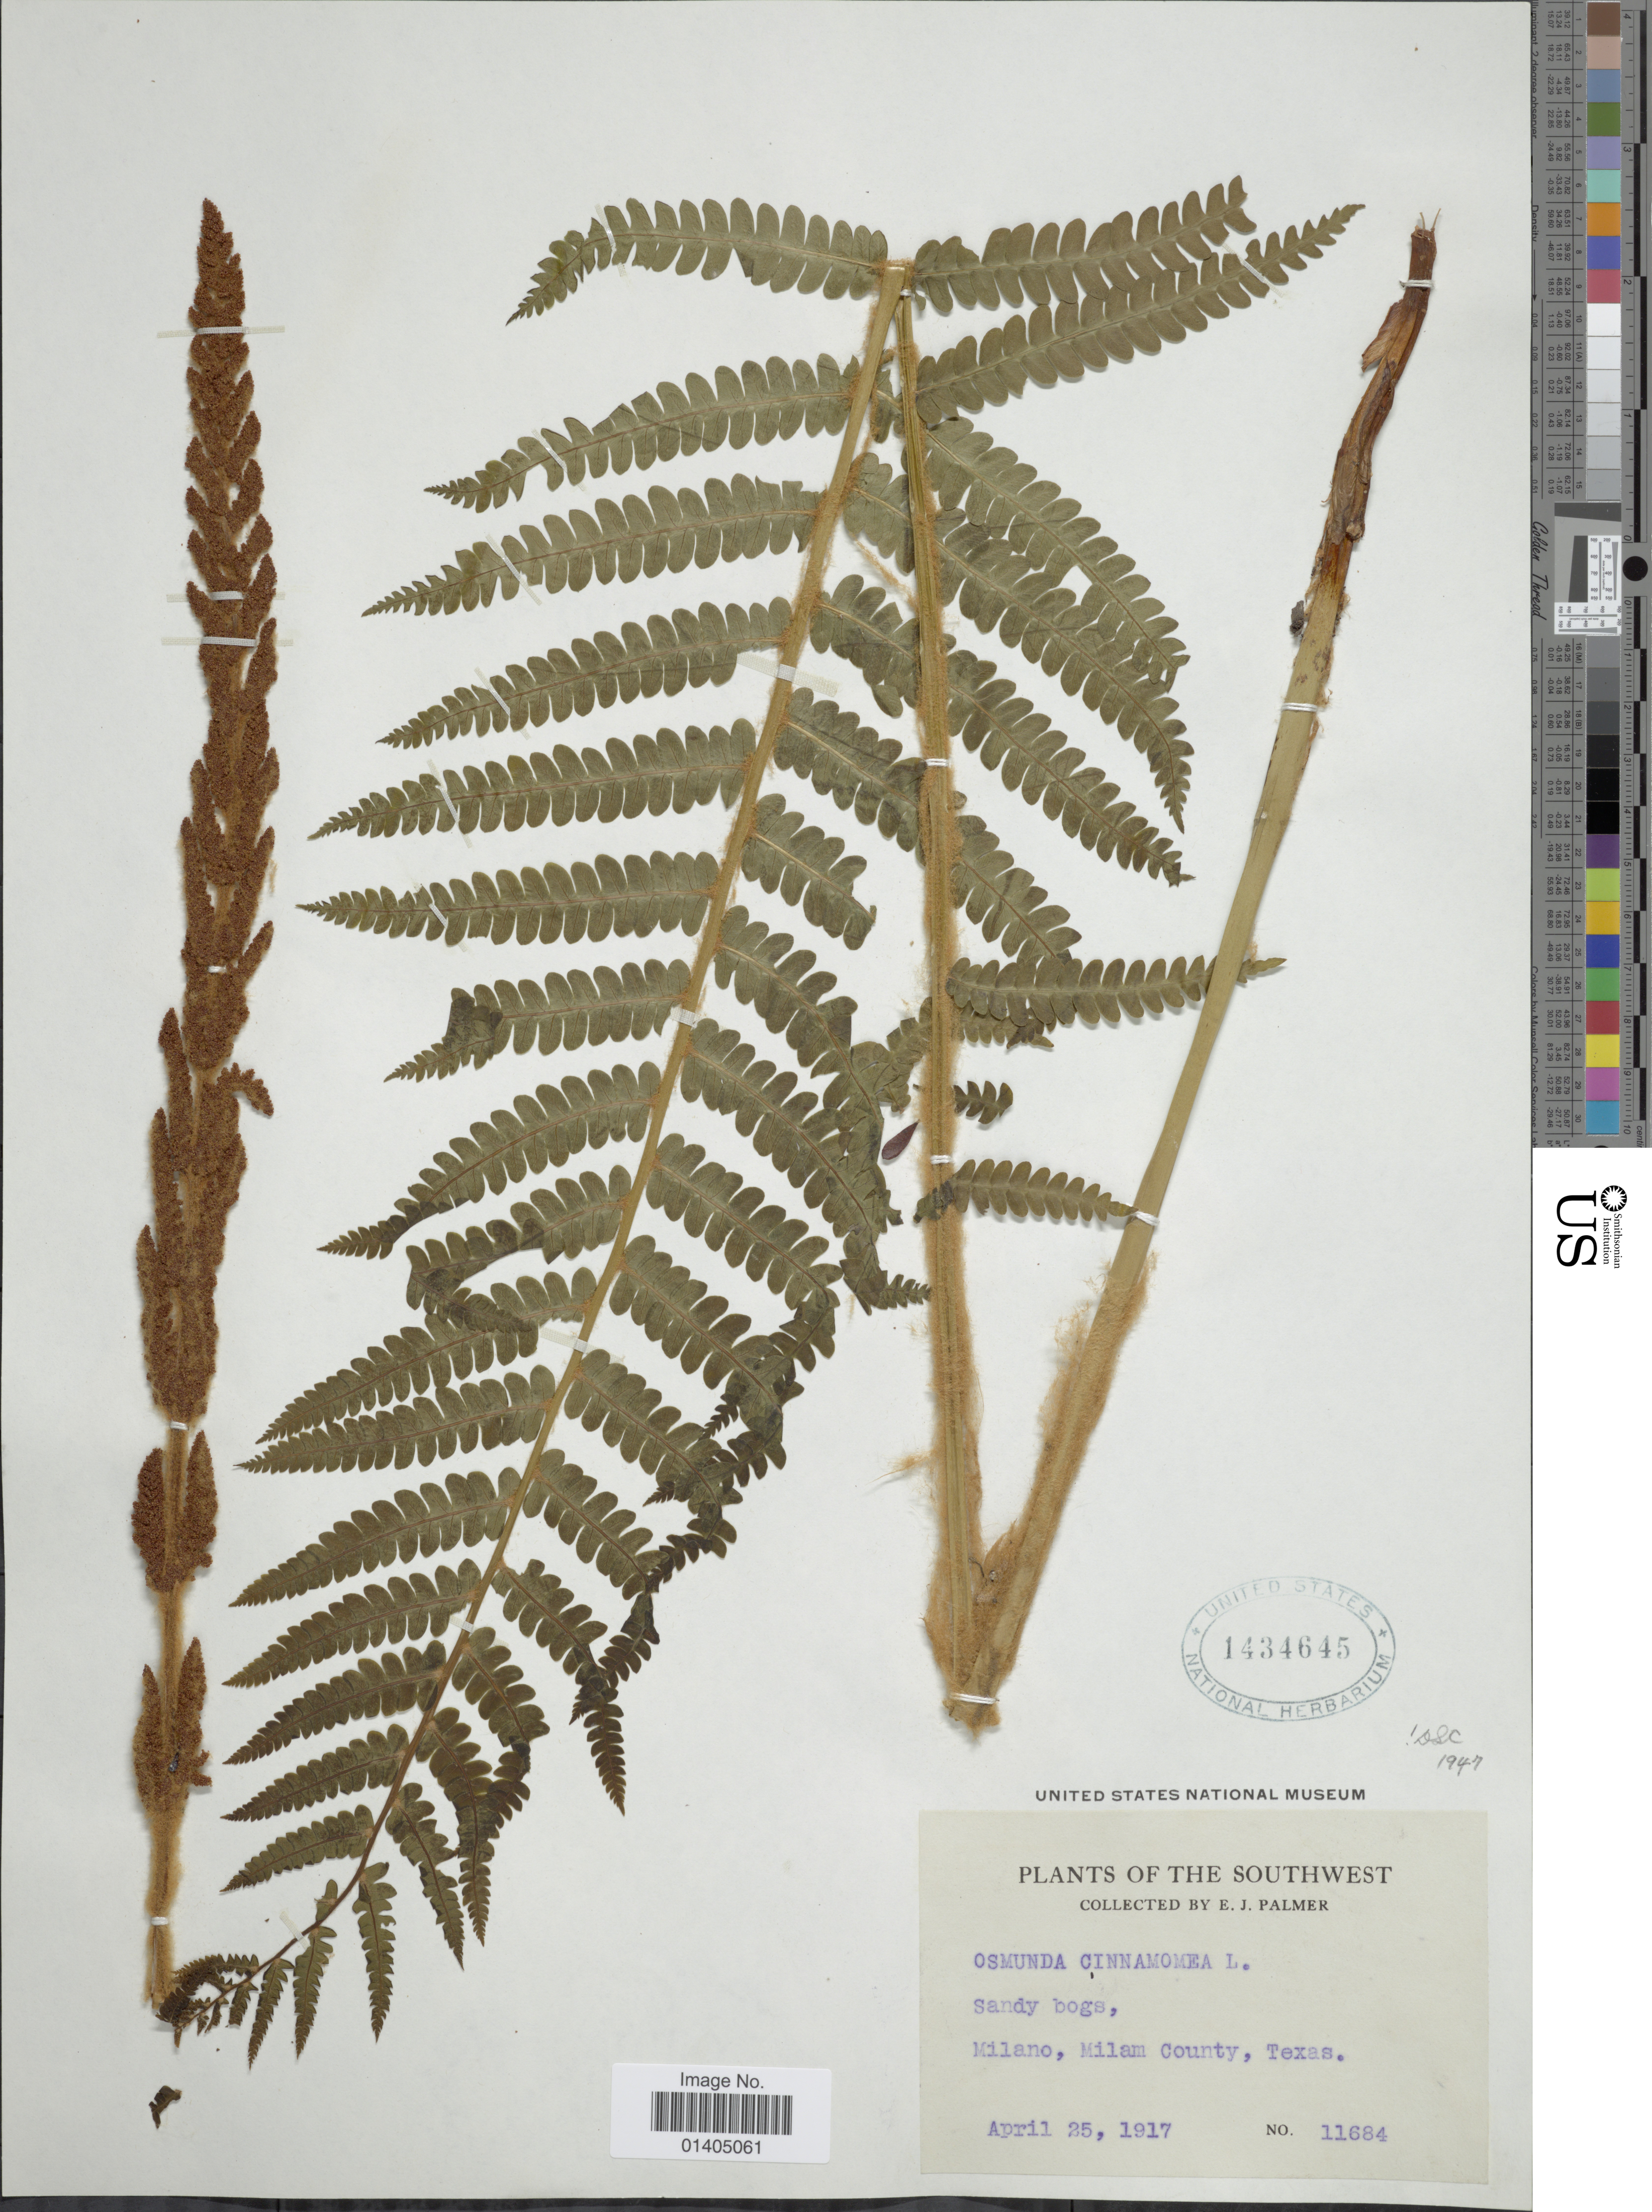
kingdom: Plantae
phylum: Tracheophyta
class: Polypodiopsida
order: Osmundales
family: Osmundaceae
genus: Osmundastrum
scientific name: Osmundastrum cinnamomeum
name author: (L.) C. Presl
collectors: E. J. Palmer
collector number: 11684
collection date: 1917-04-25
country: United States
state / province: Texas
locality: The Southwest, Sandy bogs, Milano, Milam County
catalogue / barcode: US 1434645